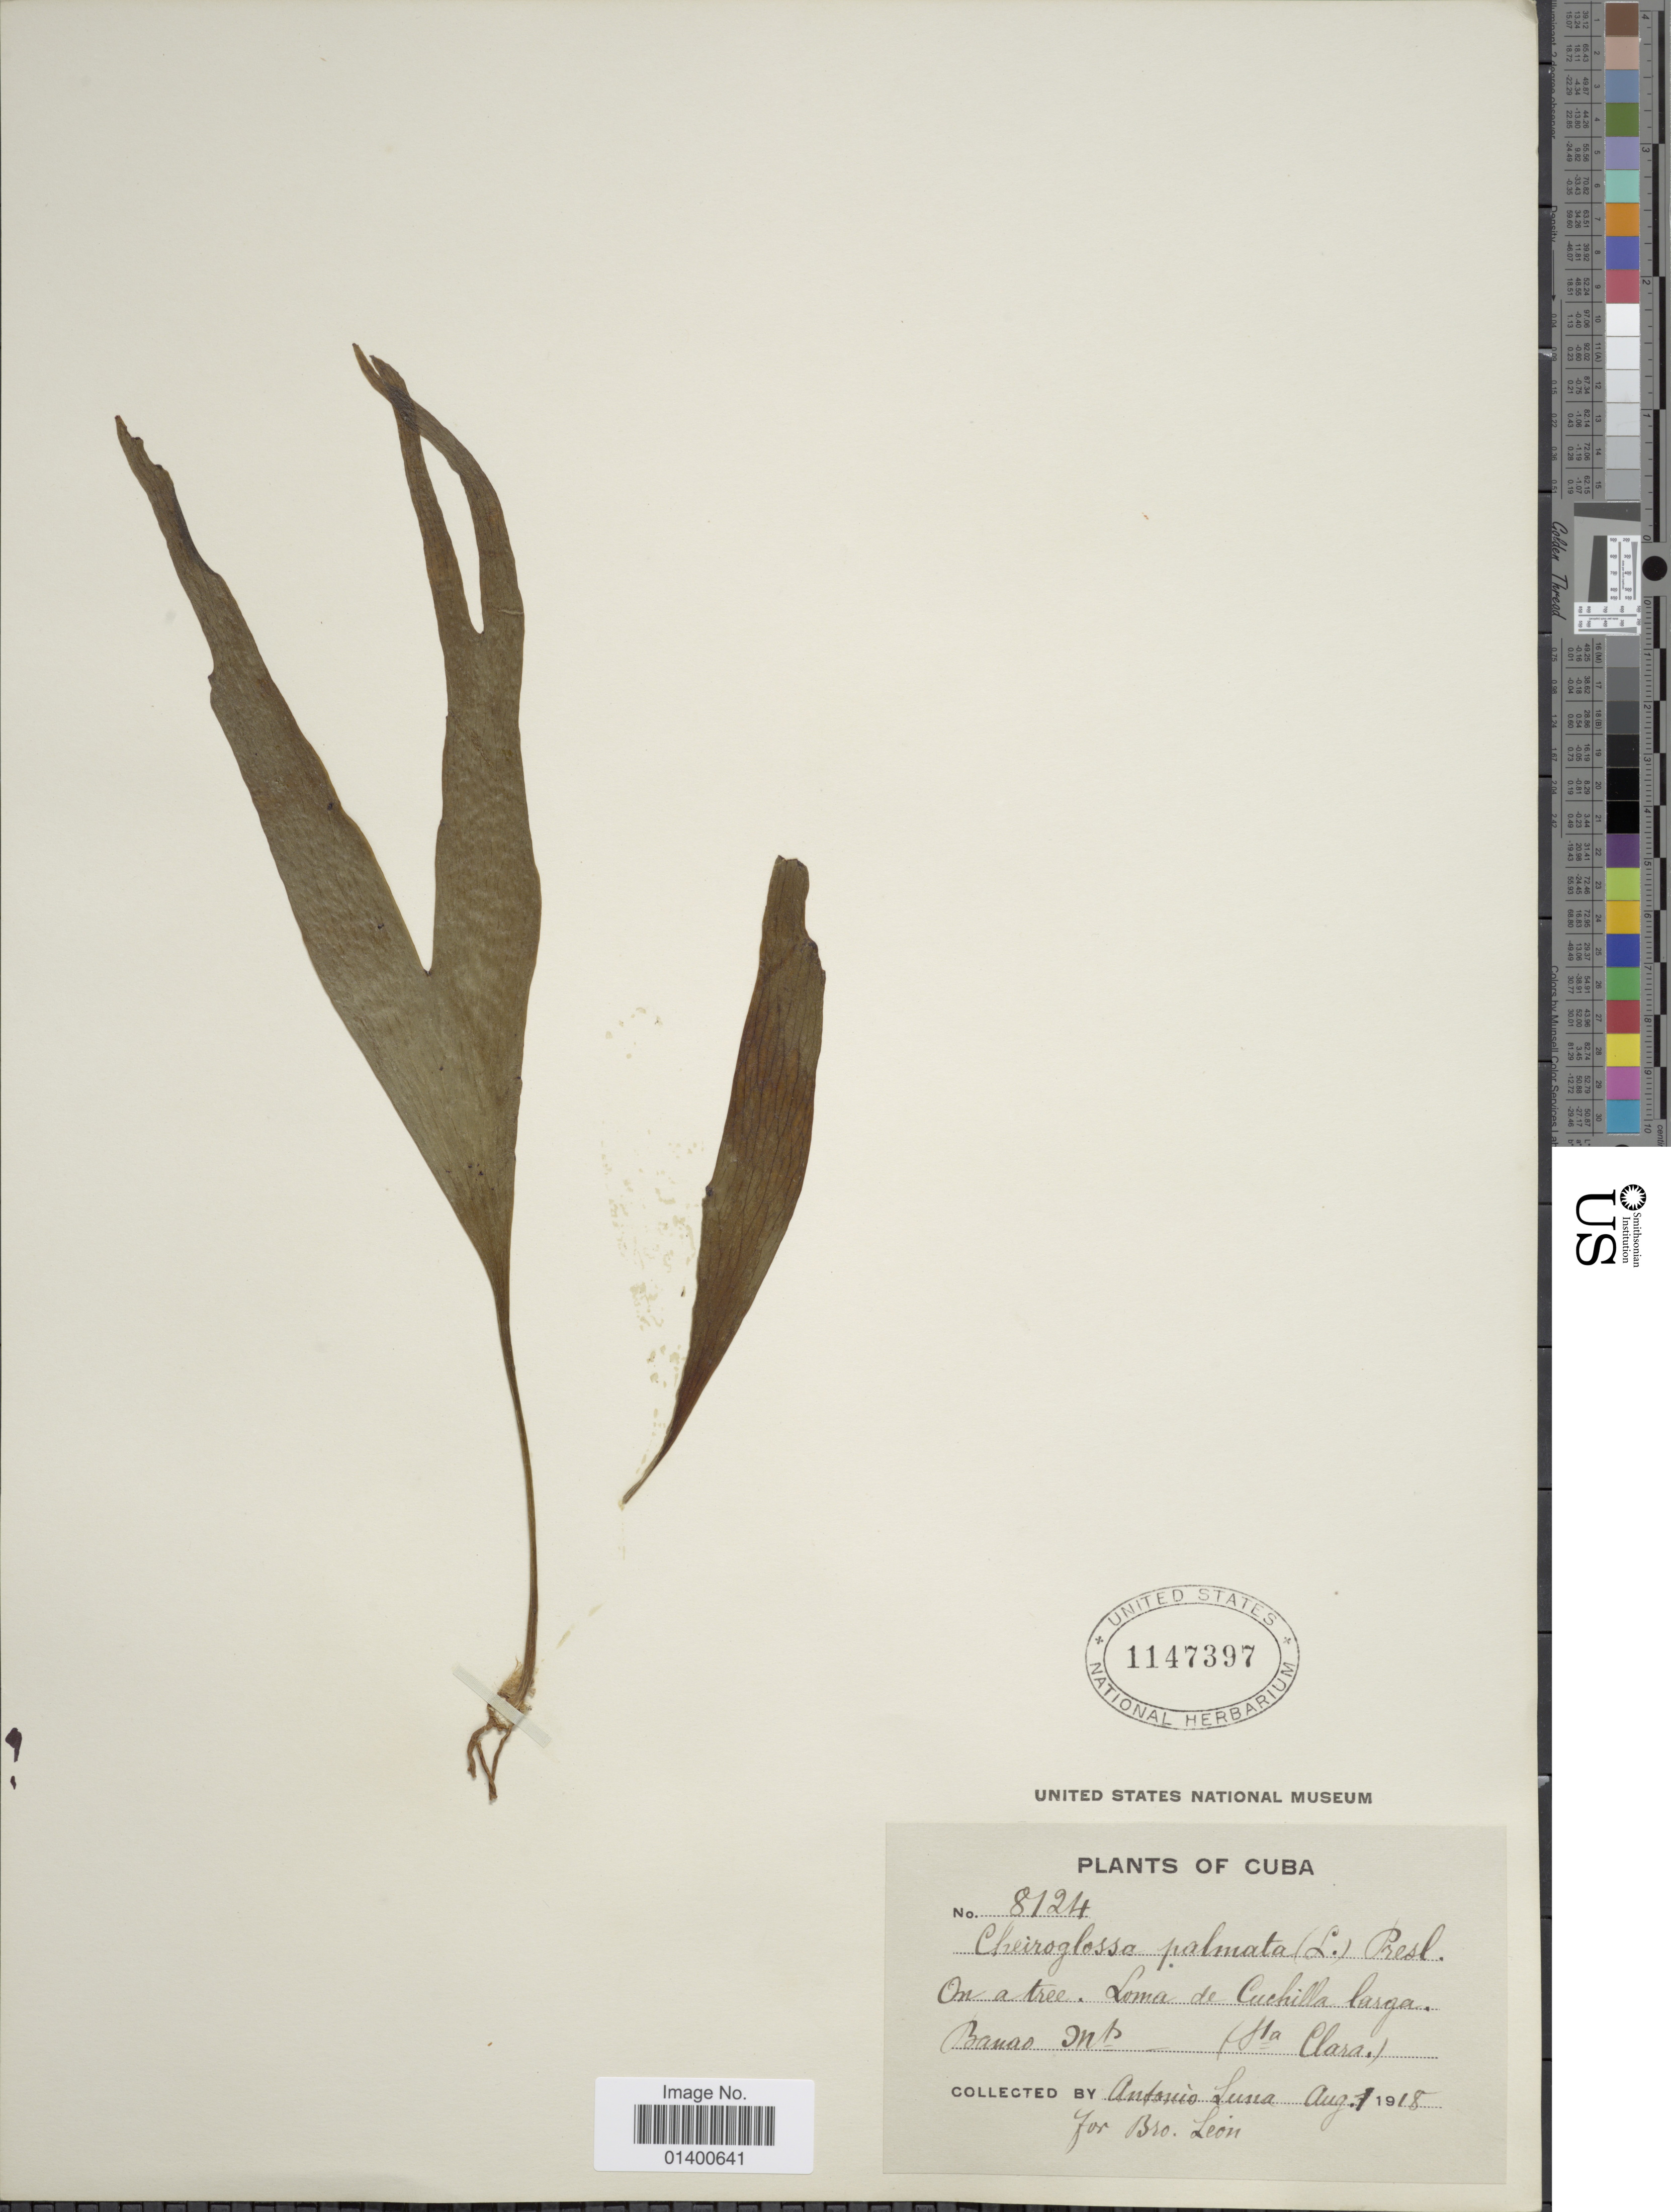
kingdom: Plantae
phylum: Tracheophyta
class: Polypodiopsida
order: Ophioglossales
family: Ophioglossaceae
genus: Cheiroglossa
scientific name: Cheiroglossa palmata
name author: (L.) C. Presl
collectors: A. Luna & Bro. León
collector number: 8124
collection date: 1918-08-01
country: Cuba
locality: Loma de Cuchilla larga, Banao Mts (Sta. Clara)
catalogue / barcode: US 1147397